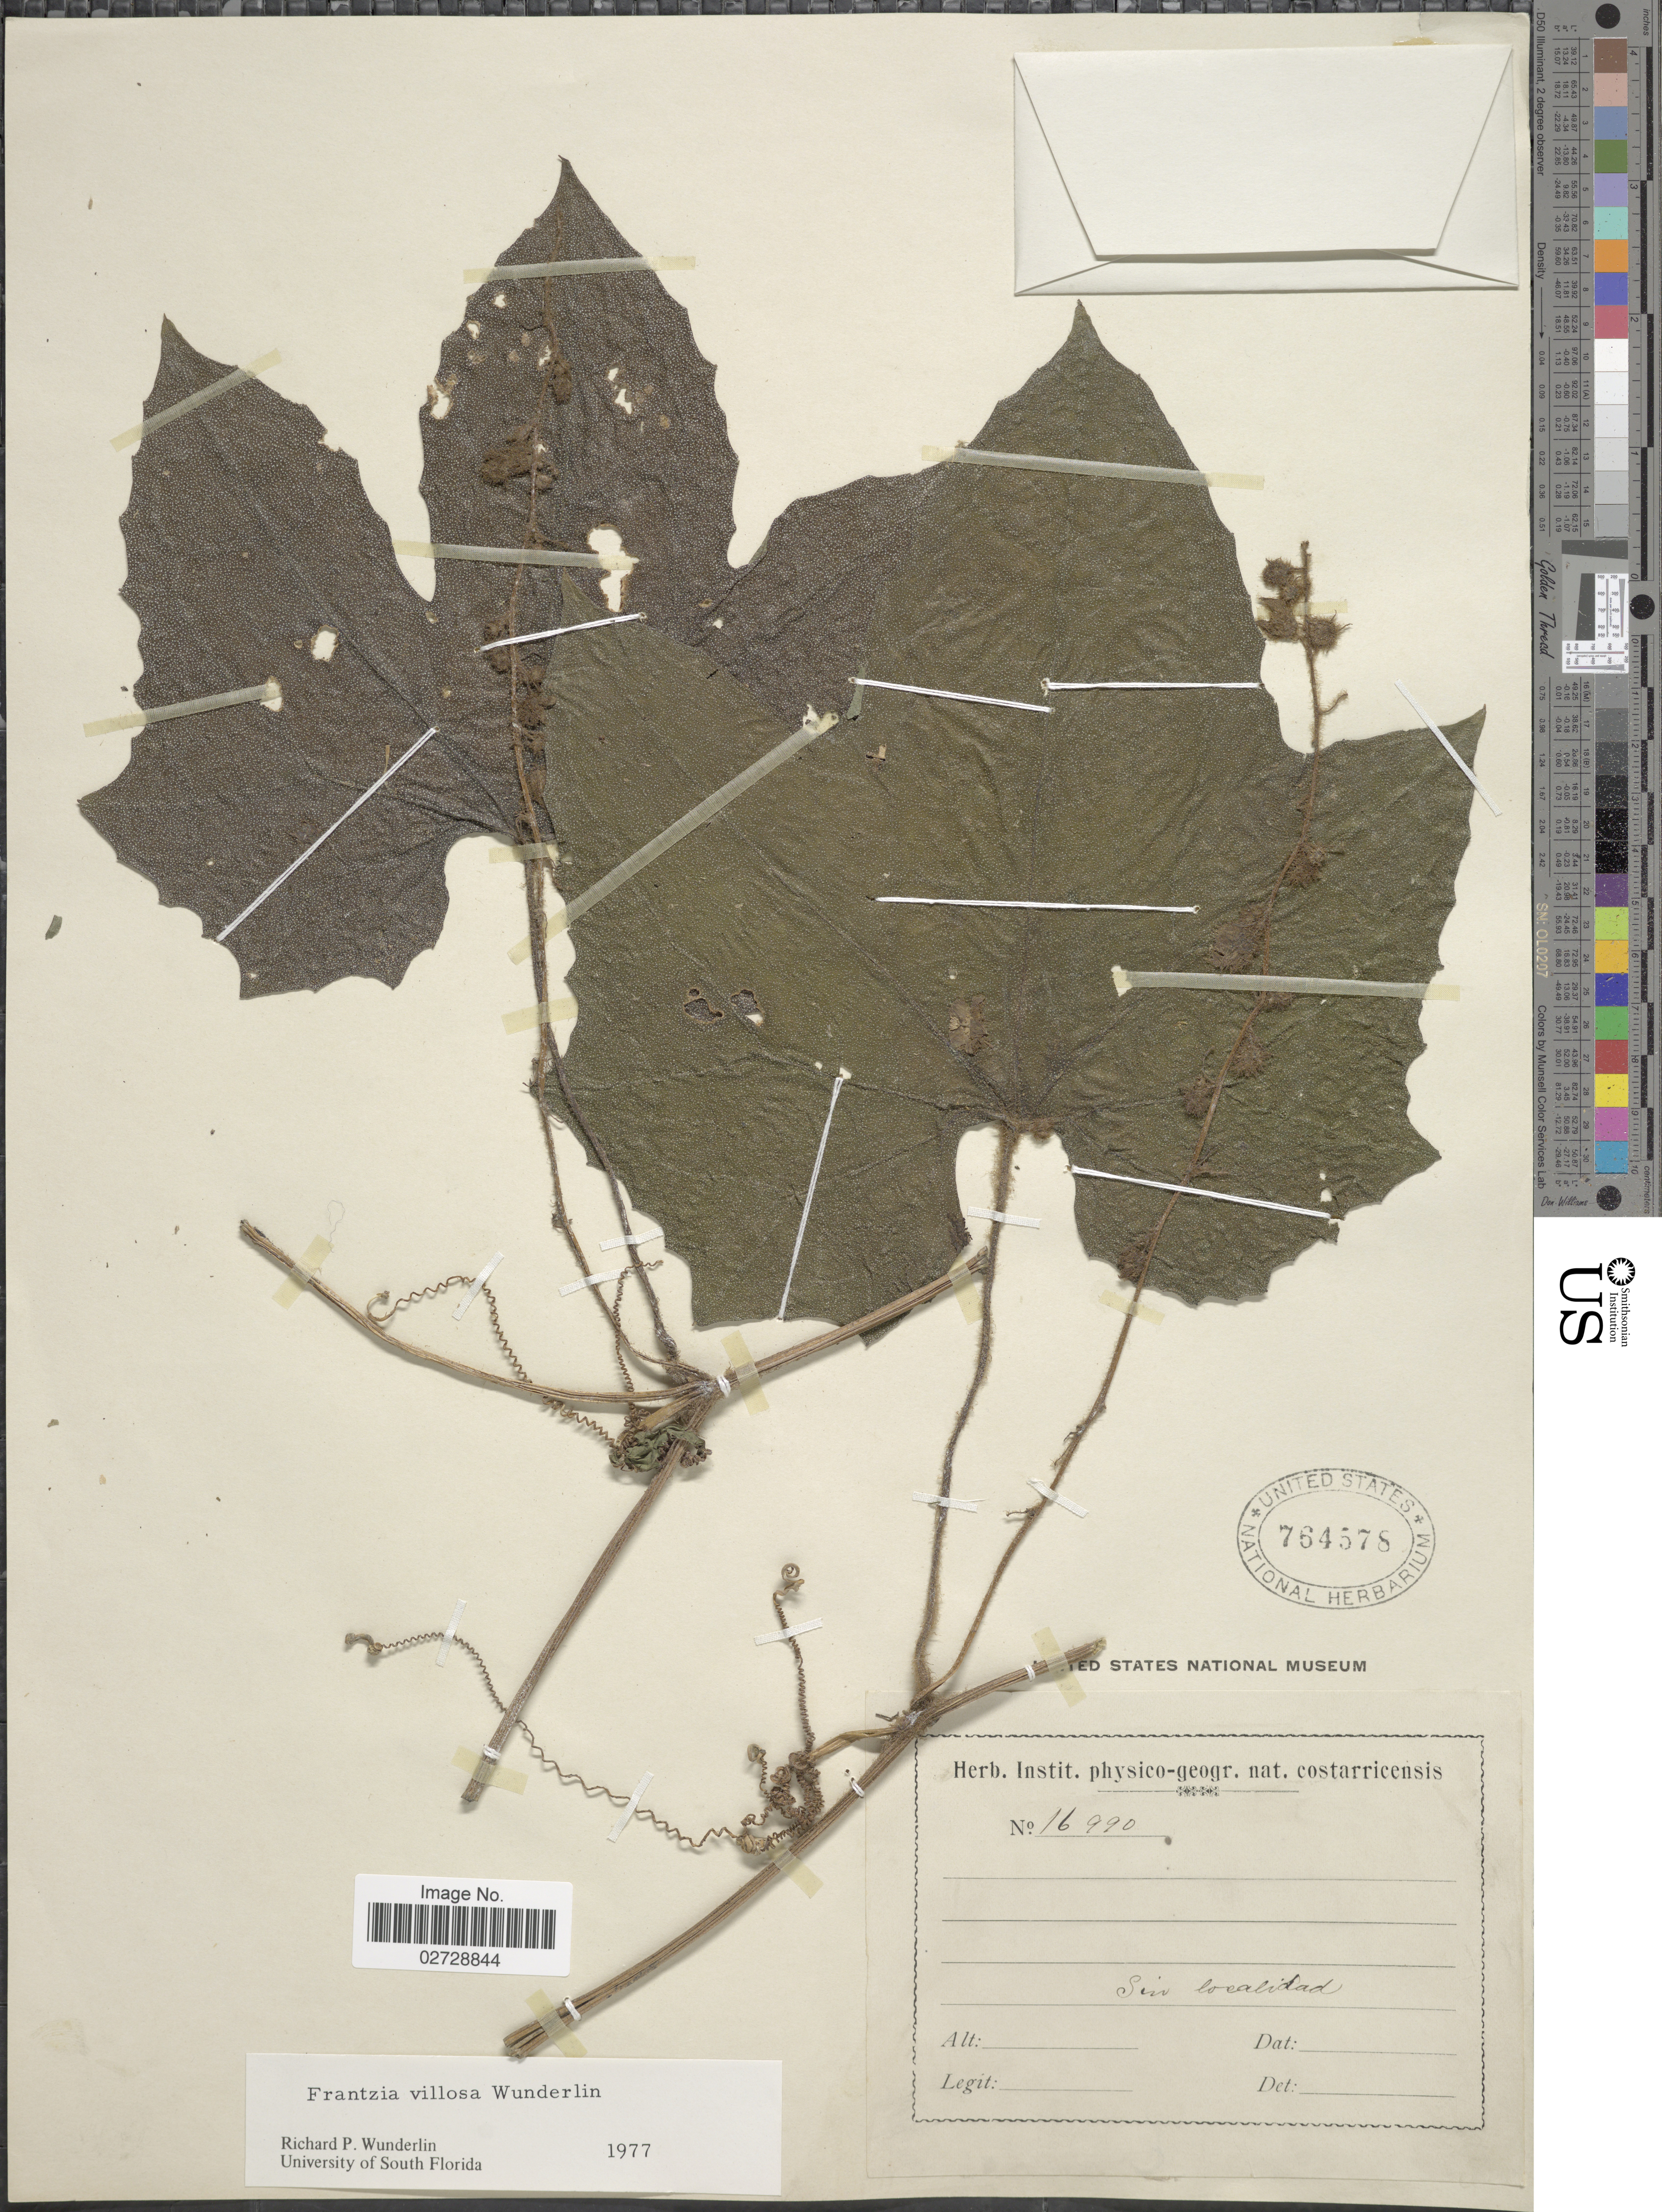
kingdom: Plantae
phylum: Tracheophyta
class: Magnoliopsida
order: Cucurbitales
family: Cucurbitaceae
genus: Sechium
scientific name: Sechium villosum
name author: (Wunderlin) C. Jeffrey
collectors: ex herb. Instit. physico-geogr. nat. costarricensis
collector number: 16990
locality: Sin localidad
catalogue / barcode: US 764578